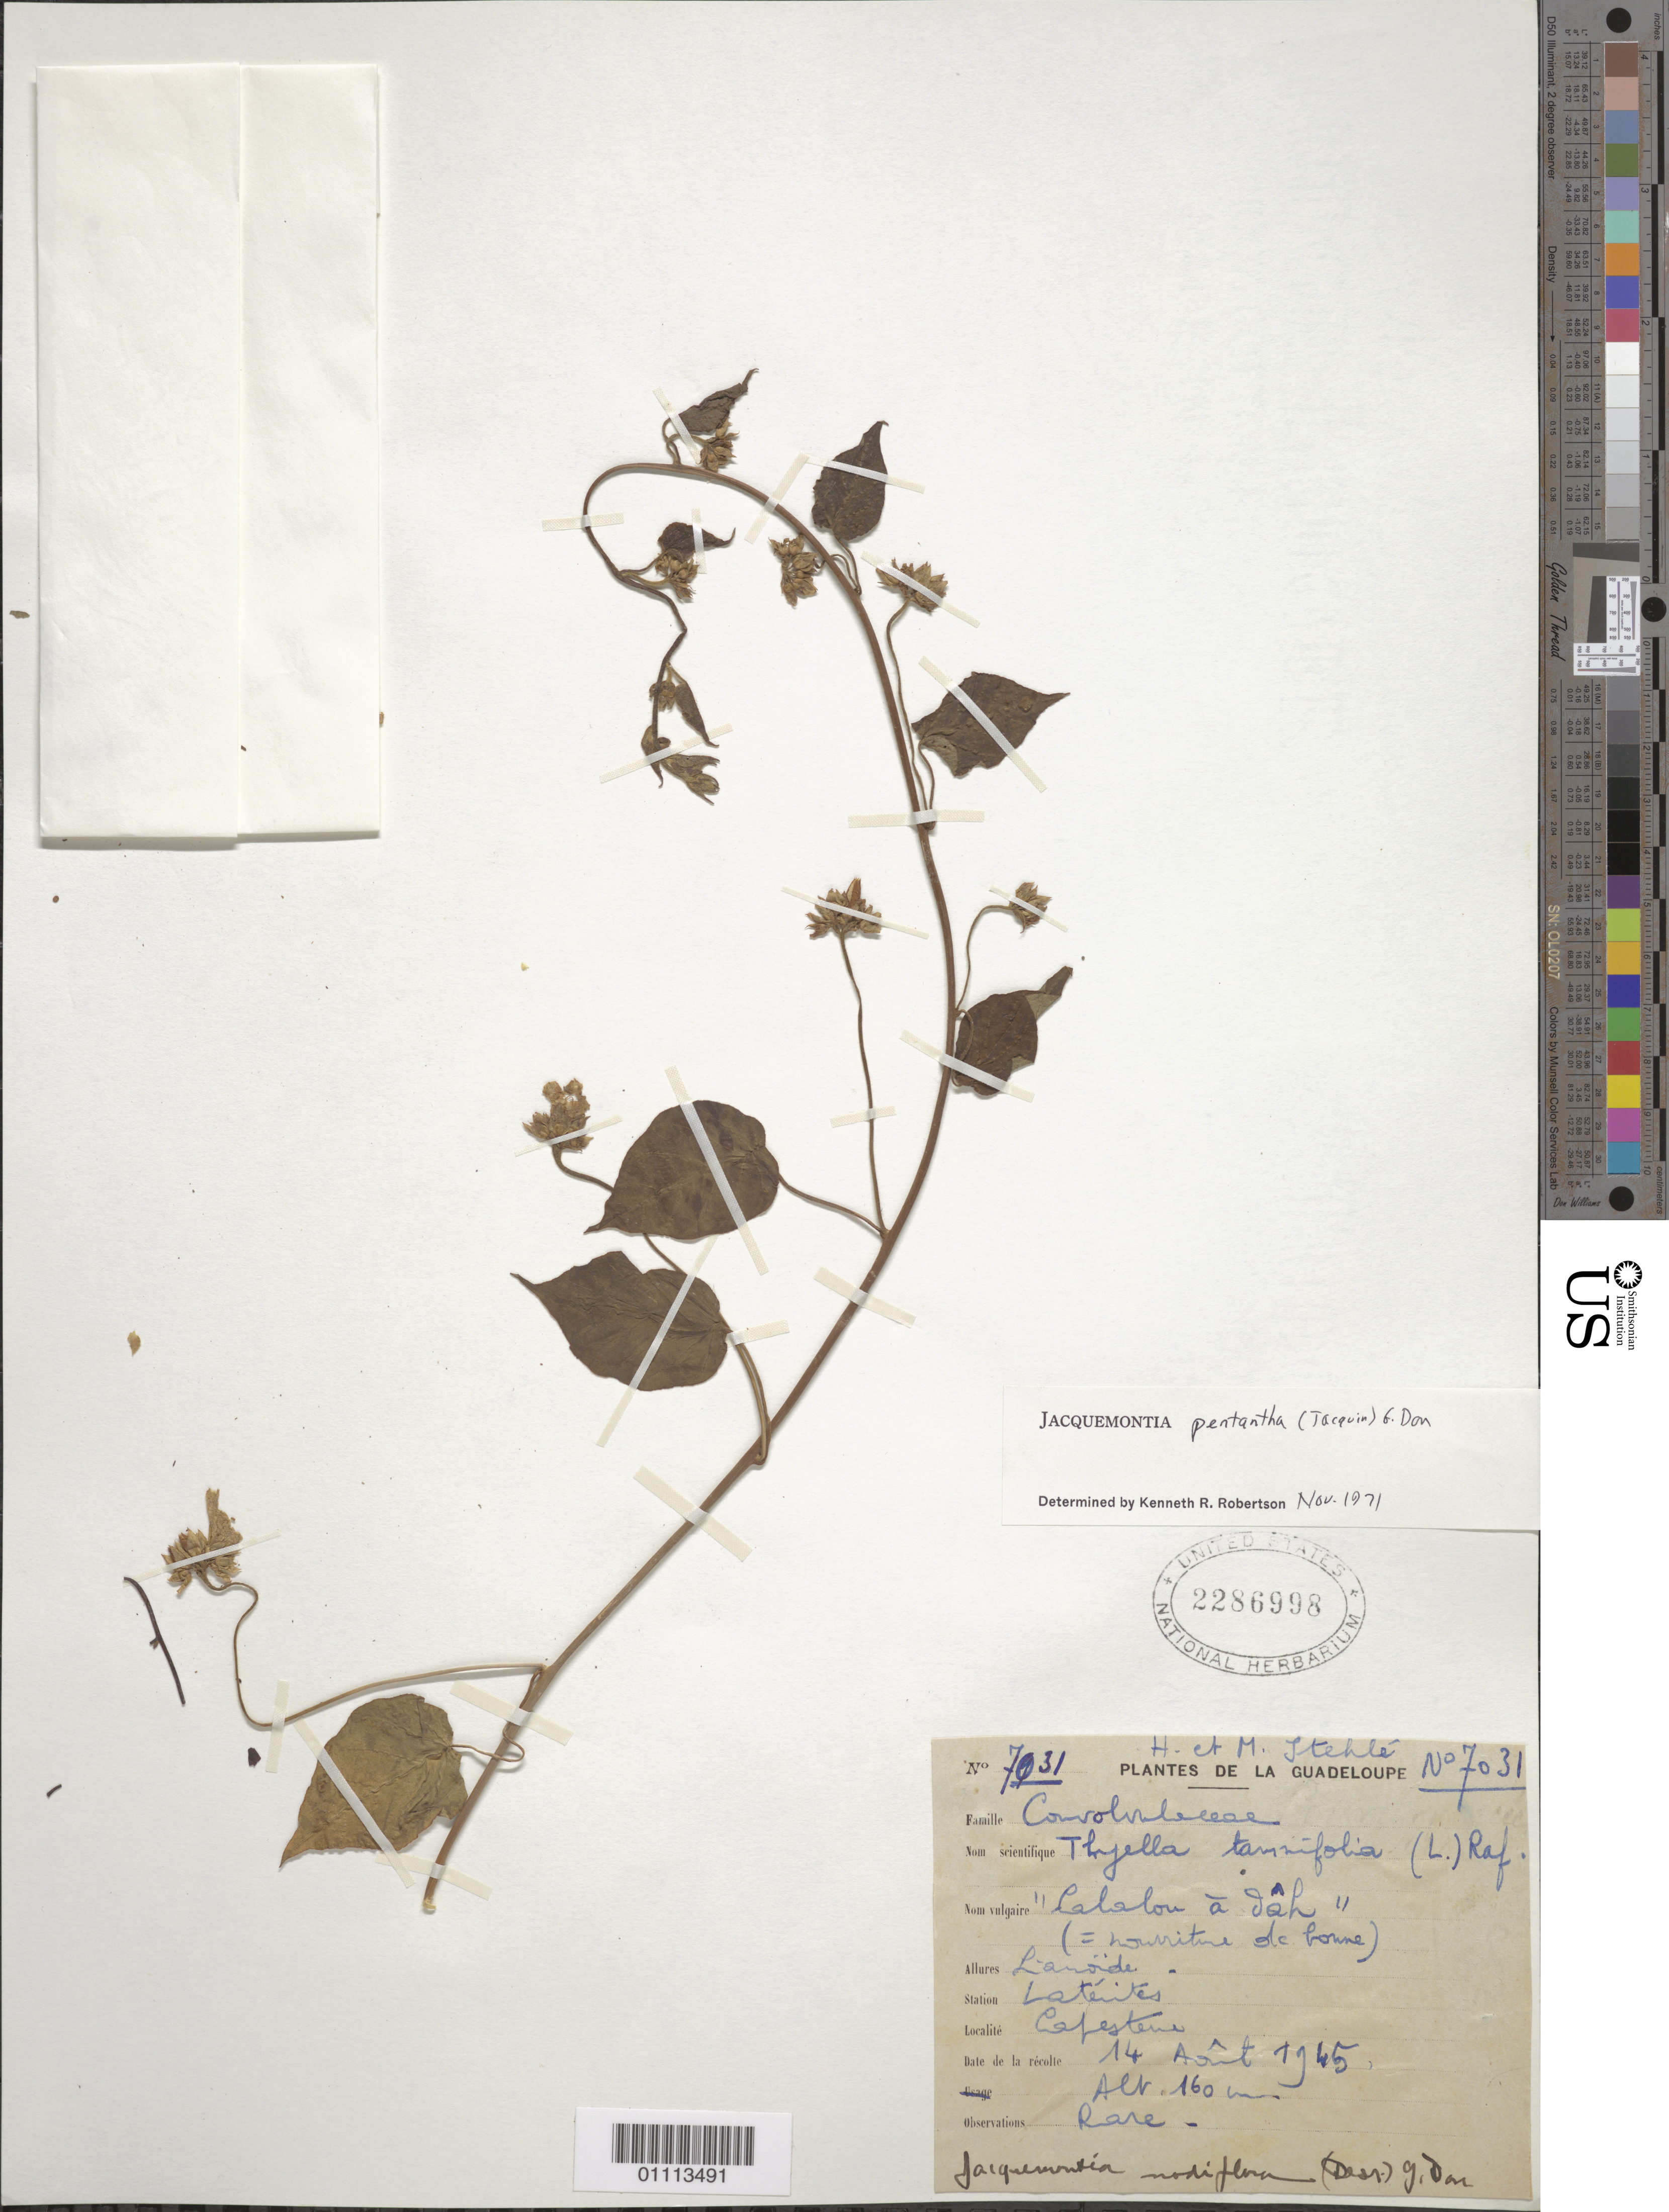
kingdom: Plantae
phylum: Tracheophyta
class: Magnoliopsida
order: Solanales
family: Convolvulaceae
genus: Jacquemontia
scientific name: Jacquemontia pentanthos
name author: (Jacq.) G. Don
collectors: H. Stehlé & M. Stehlé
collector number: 7031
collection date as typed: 14 Aug 1945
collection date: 1945-08-14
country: Guadeloupe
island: Basse Terre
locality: Capesterre. Laterites. Lauride.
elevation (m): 160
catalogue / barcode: US 2286998